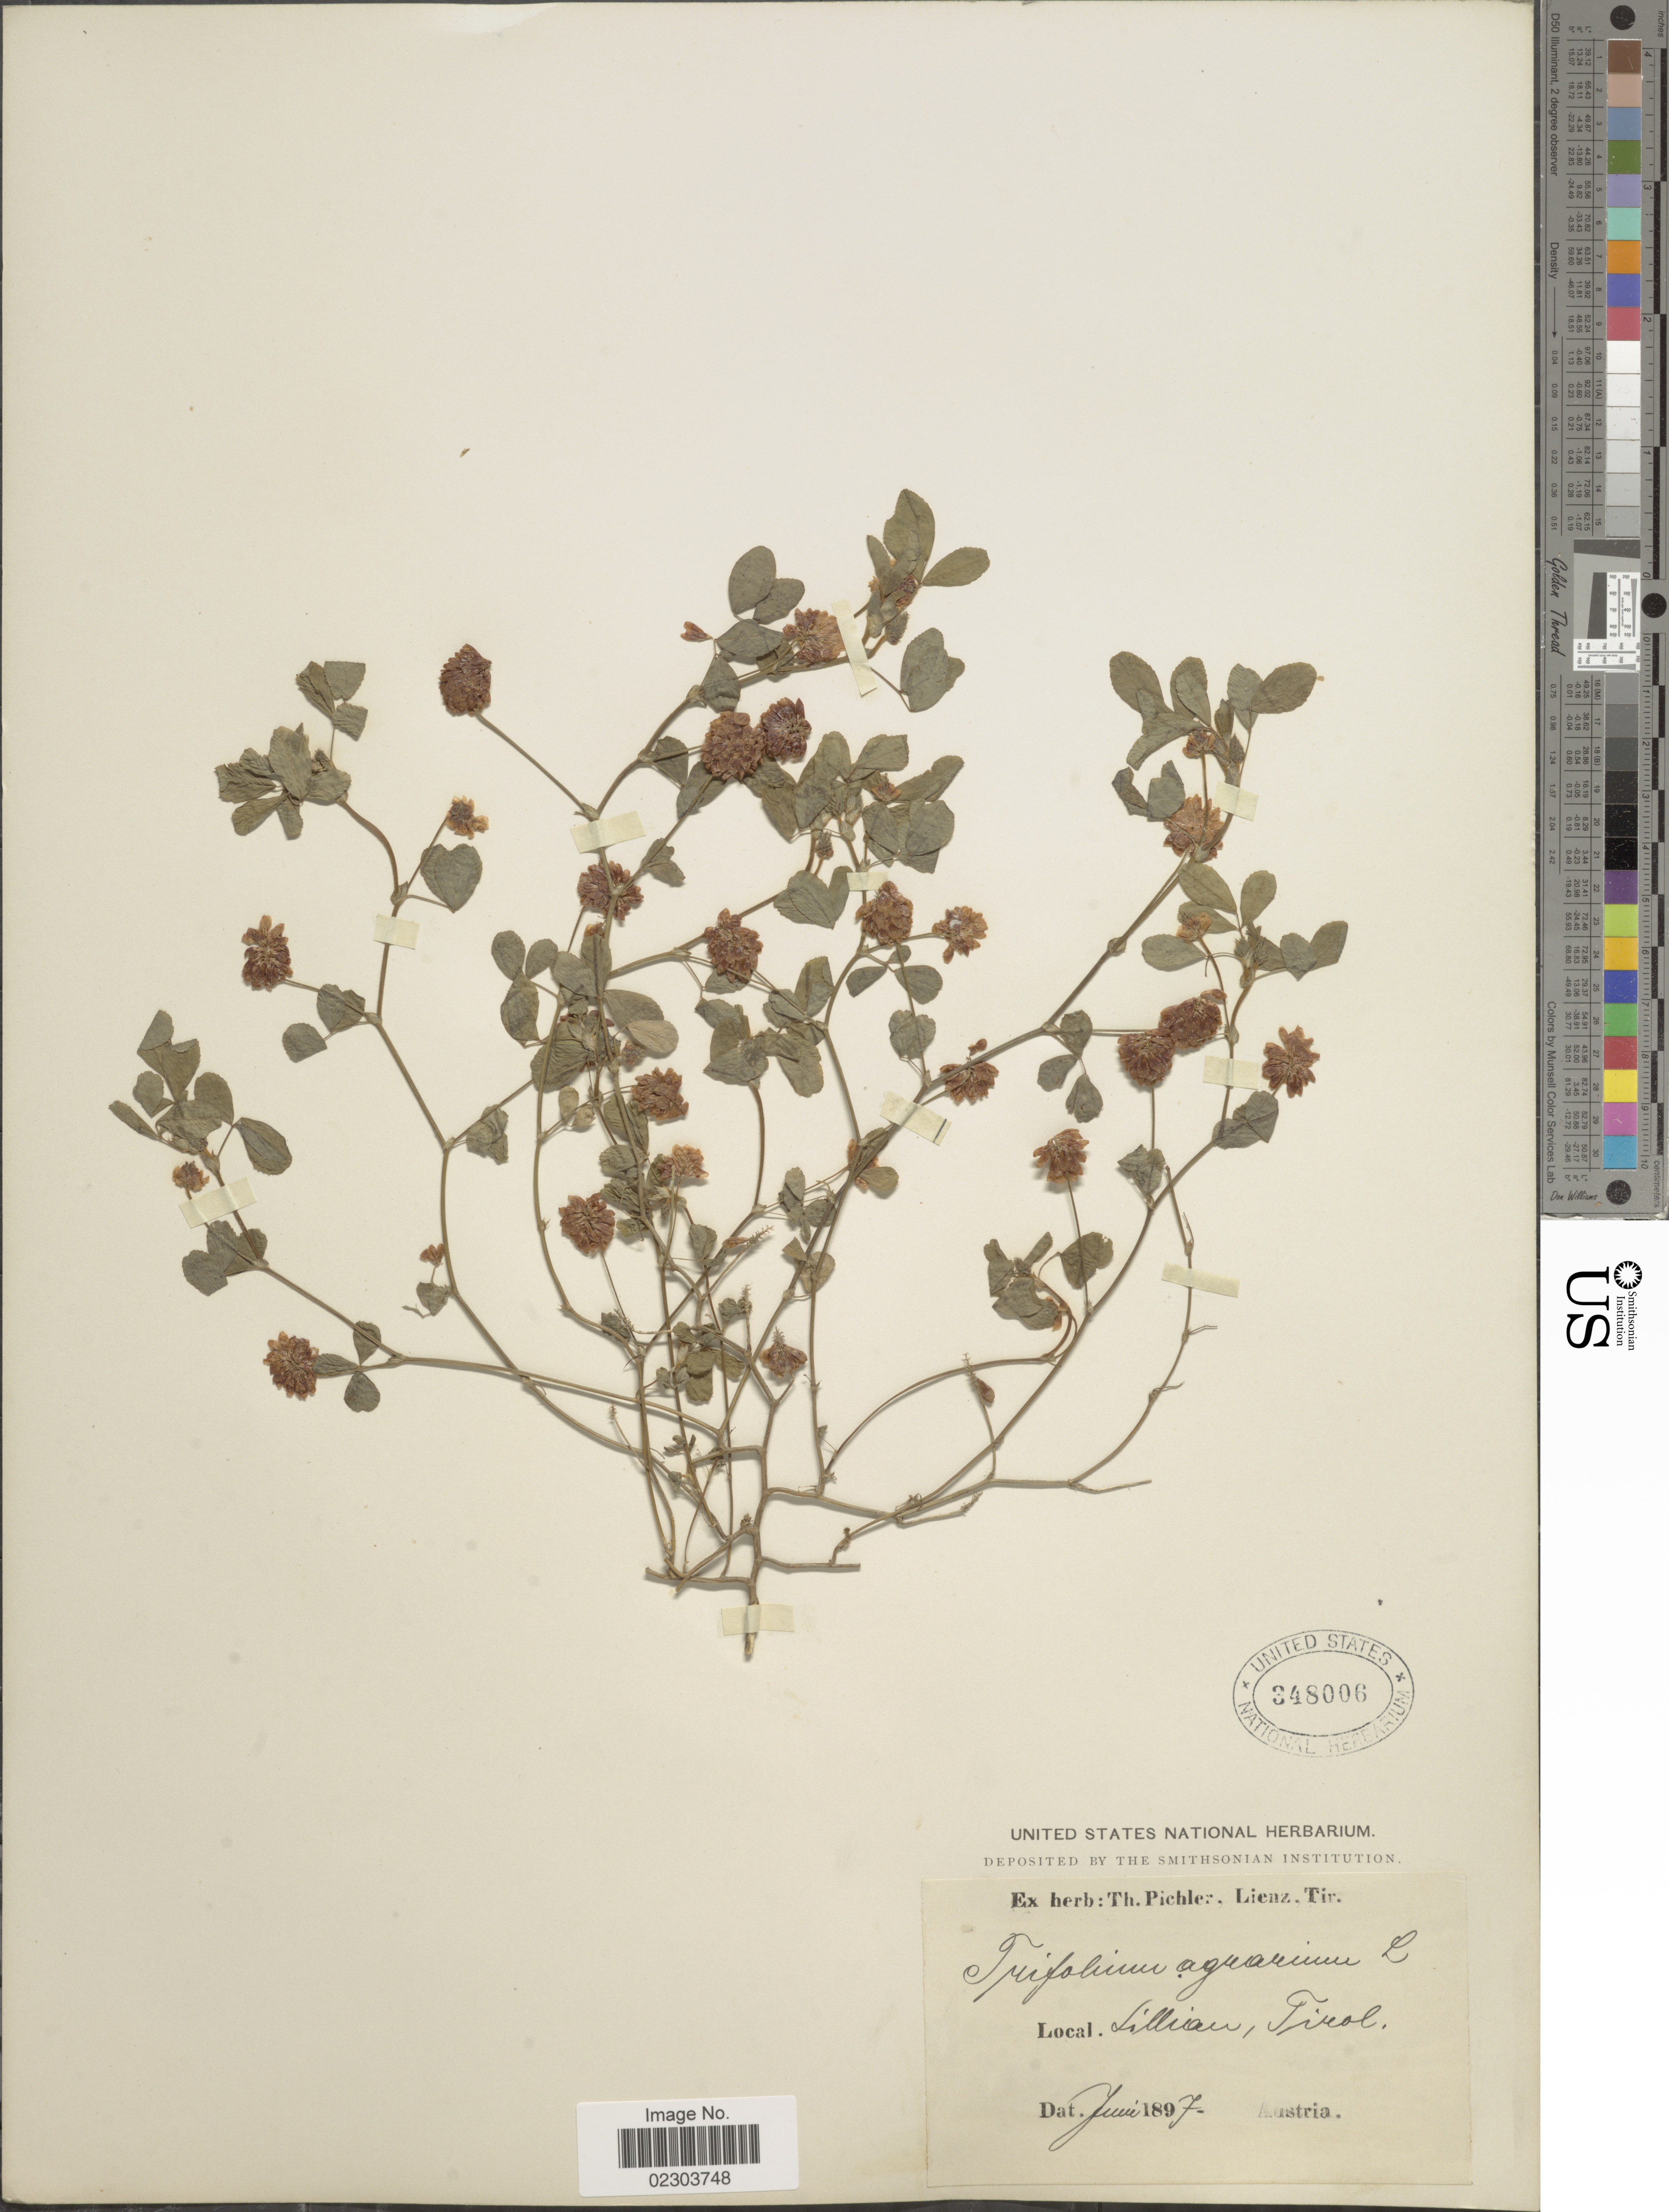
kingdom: Plantae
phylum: Tracheophyta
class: Magnoliopsida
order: Fabales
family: Fabaceae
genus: Trifolium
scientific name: Trifolium agrarium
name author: L.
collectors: ex herb. T. Pichler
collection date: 1897-06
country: Austria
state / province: Tirol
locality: Sillvian [interpreted]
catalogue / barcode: US 348006